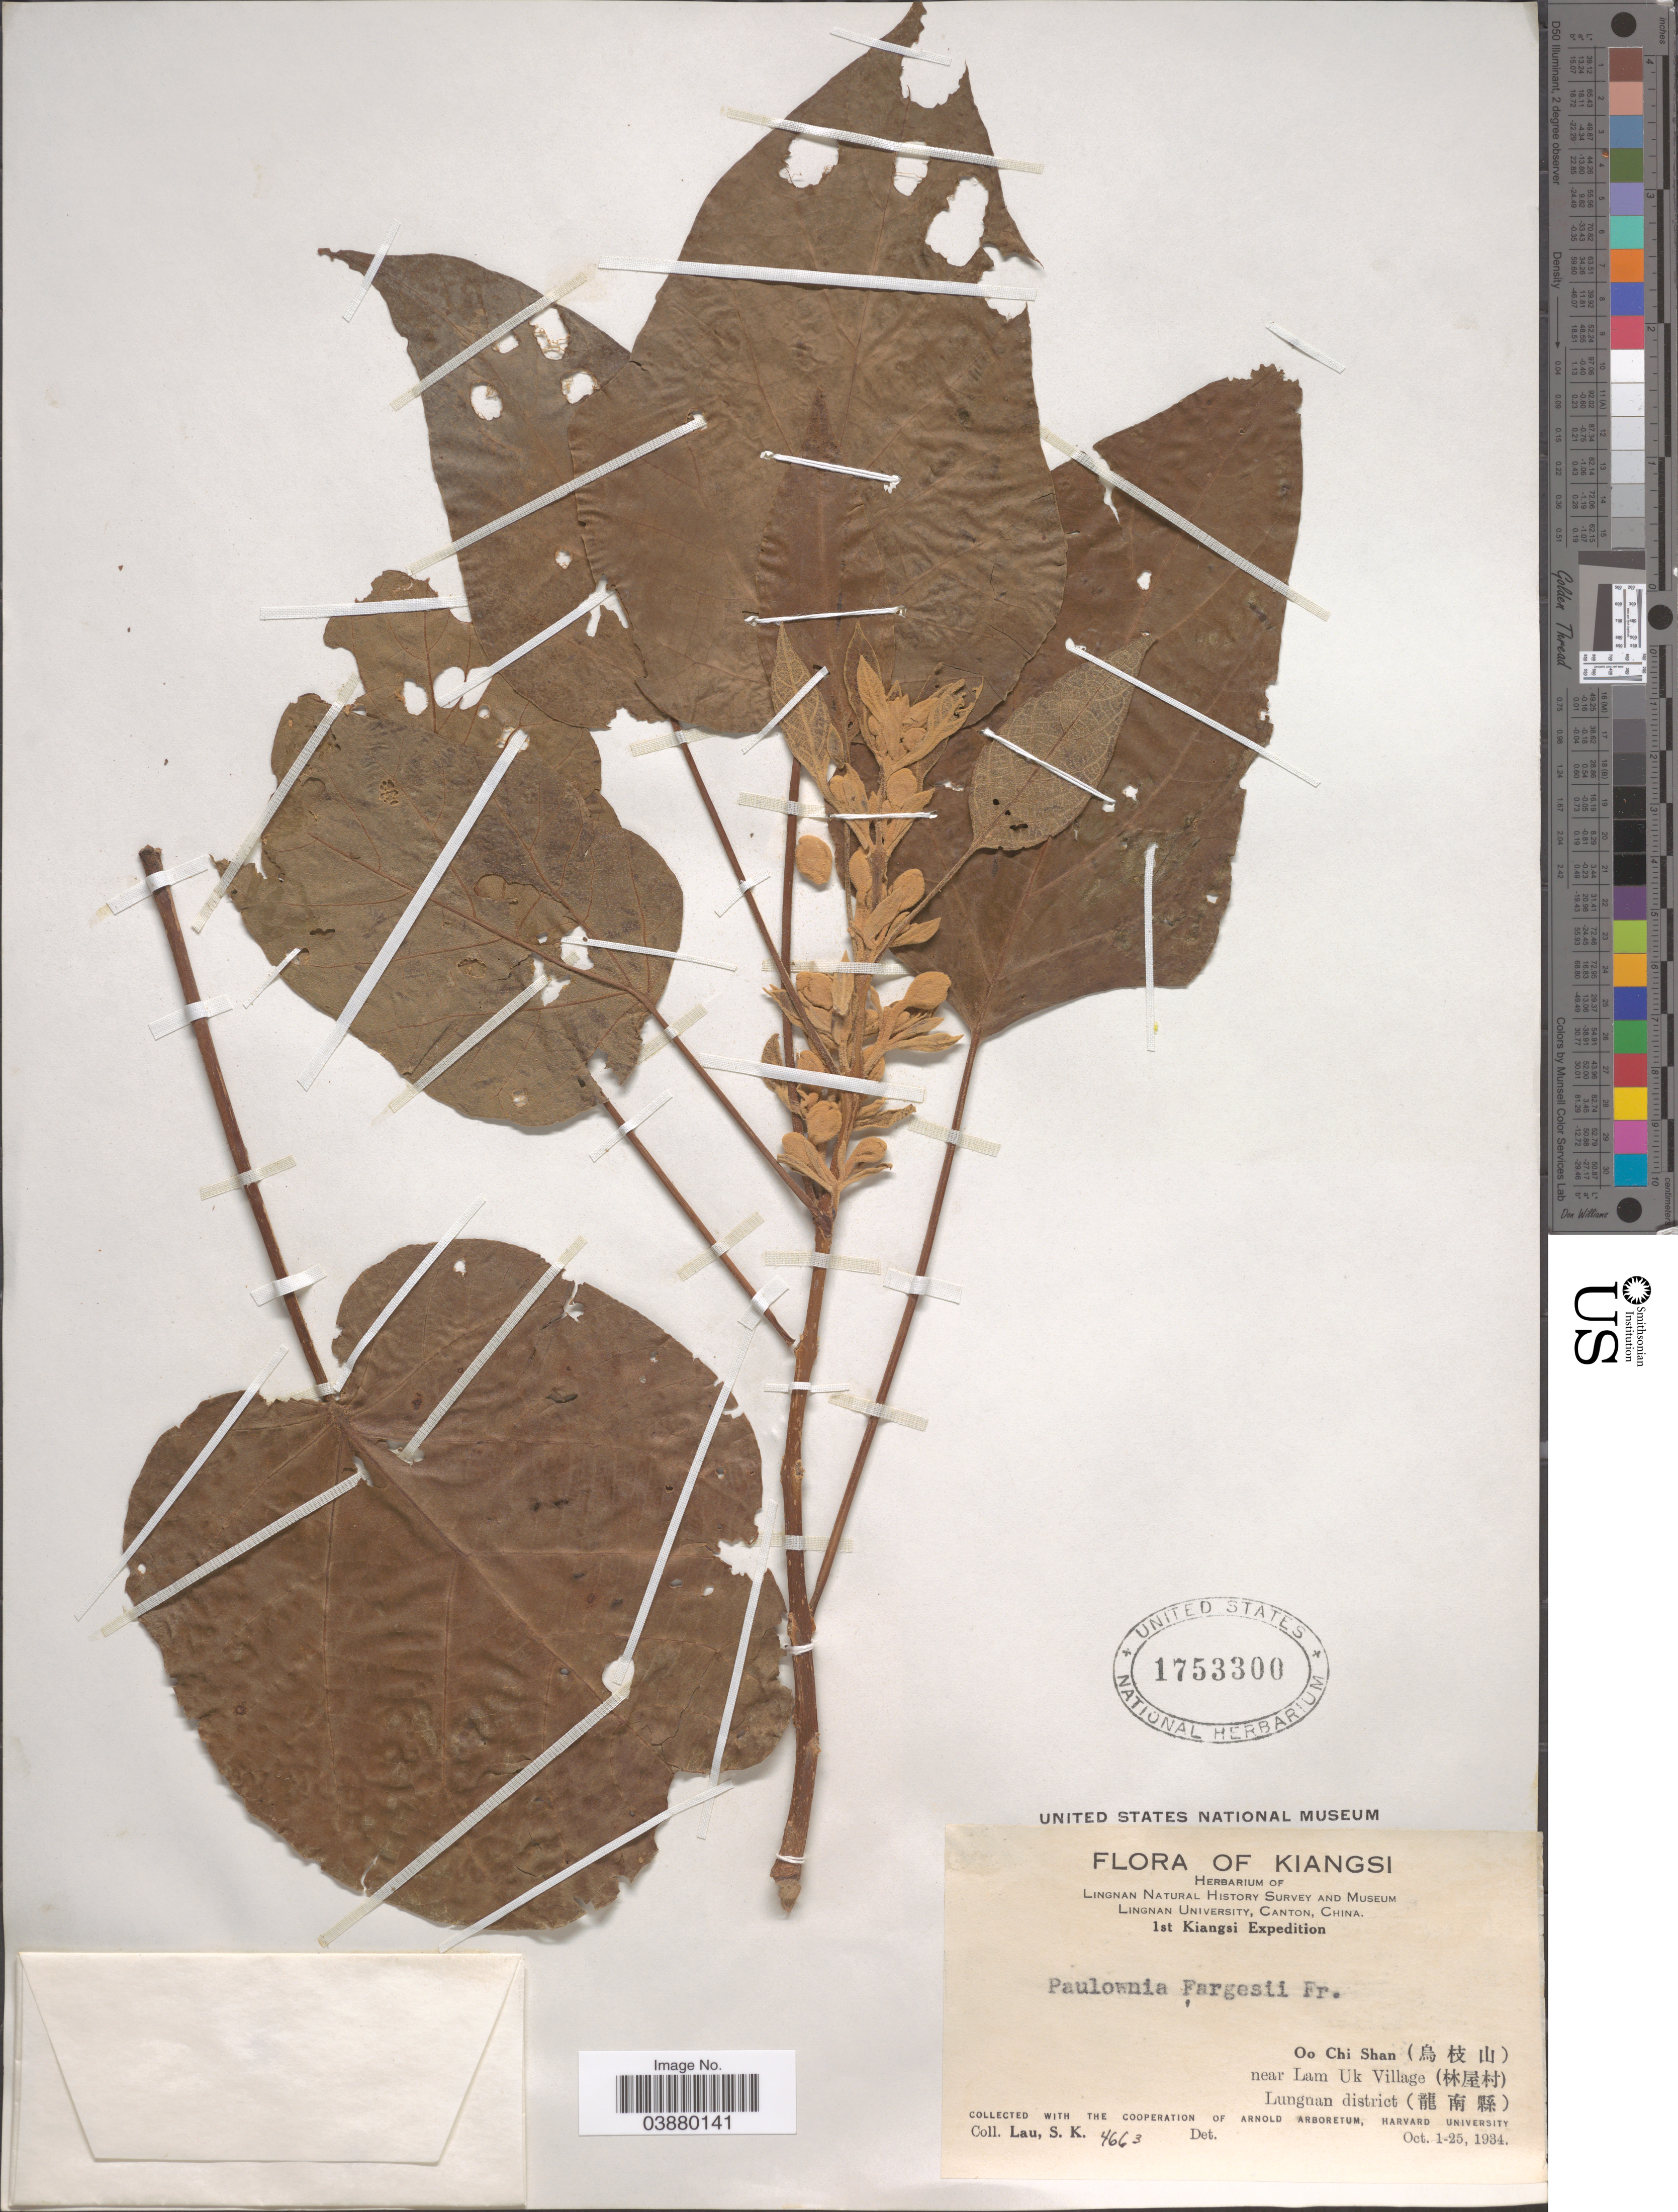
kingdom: Plantae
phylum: Tracheophyta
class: Magnoliopsida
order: Lamiales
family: Paulowniaceae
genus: Paulownia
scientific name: Paulownia fargesii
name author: Franch.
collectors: S. K. Lau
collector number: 4663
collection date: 1934-10-01/1934-10-25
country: China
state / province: Jiangxi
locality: Kiangsi. Oo Chi Shan (X) near Lam Uk Village (X). Lungnan district (X).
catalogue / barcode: US 1753300